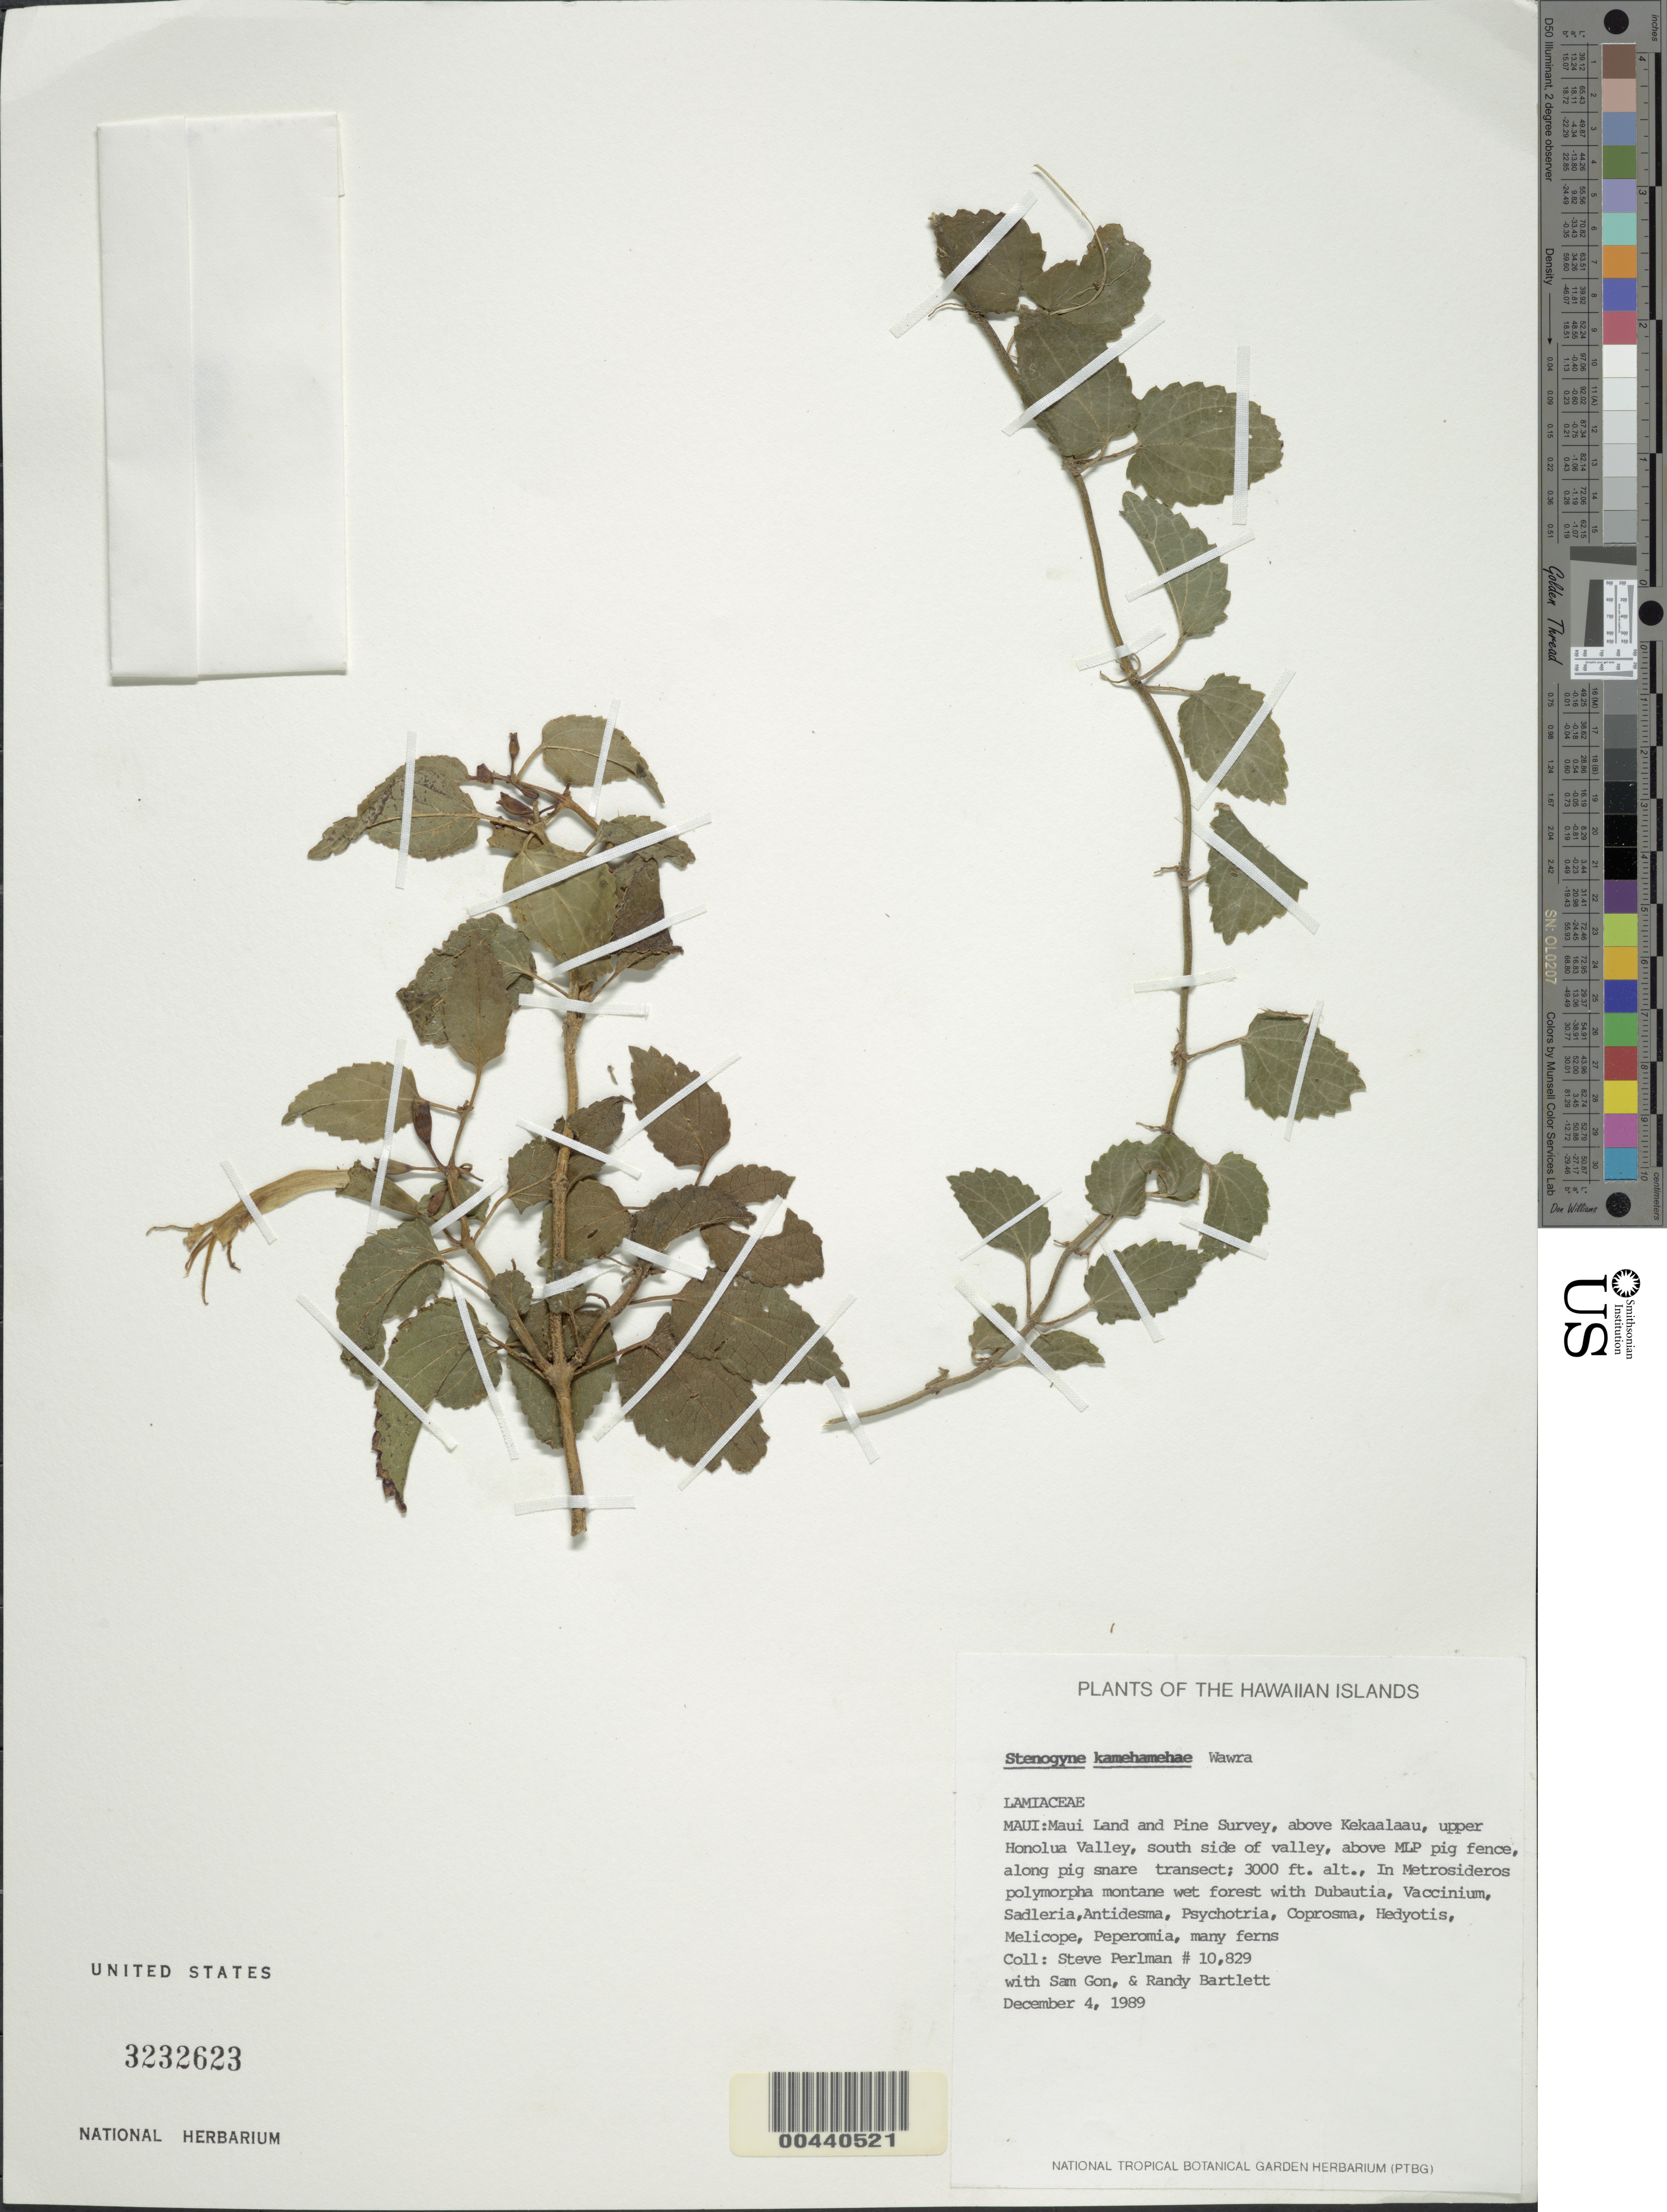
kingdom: Plantae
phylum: Tracheophyta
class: Magnoliopsida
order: Lamiales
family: Lamiaceae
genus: Stenogyne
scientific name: Stenogyne kamehamehae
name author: Wawra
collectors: S. P. Perlman, S. Gon & R. Bartlett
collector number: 10829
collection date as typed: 4 Dec 1989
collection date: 1989-12-04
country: United States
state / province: Hawaii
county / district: Maui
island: Maui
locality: Maui Land & Pine Survey, above Kekaalaau, upper Honolua Valley, S side of valley, above MLP pig fence, along pig snare transect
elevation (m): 914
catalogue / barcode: US 3232623